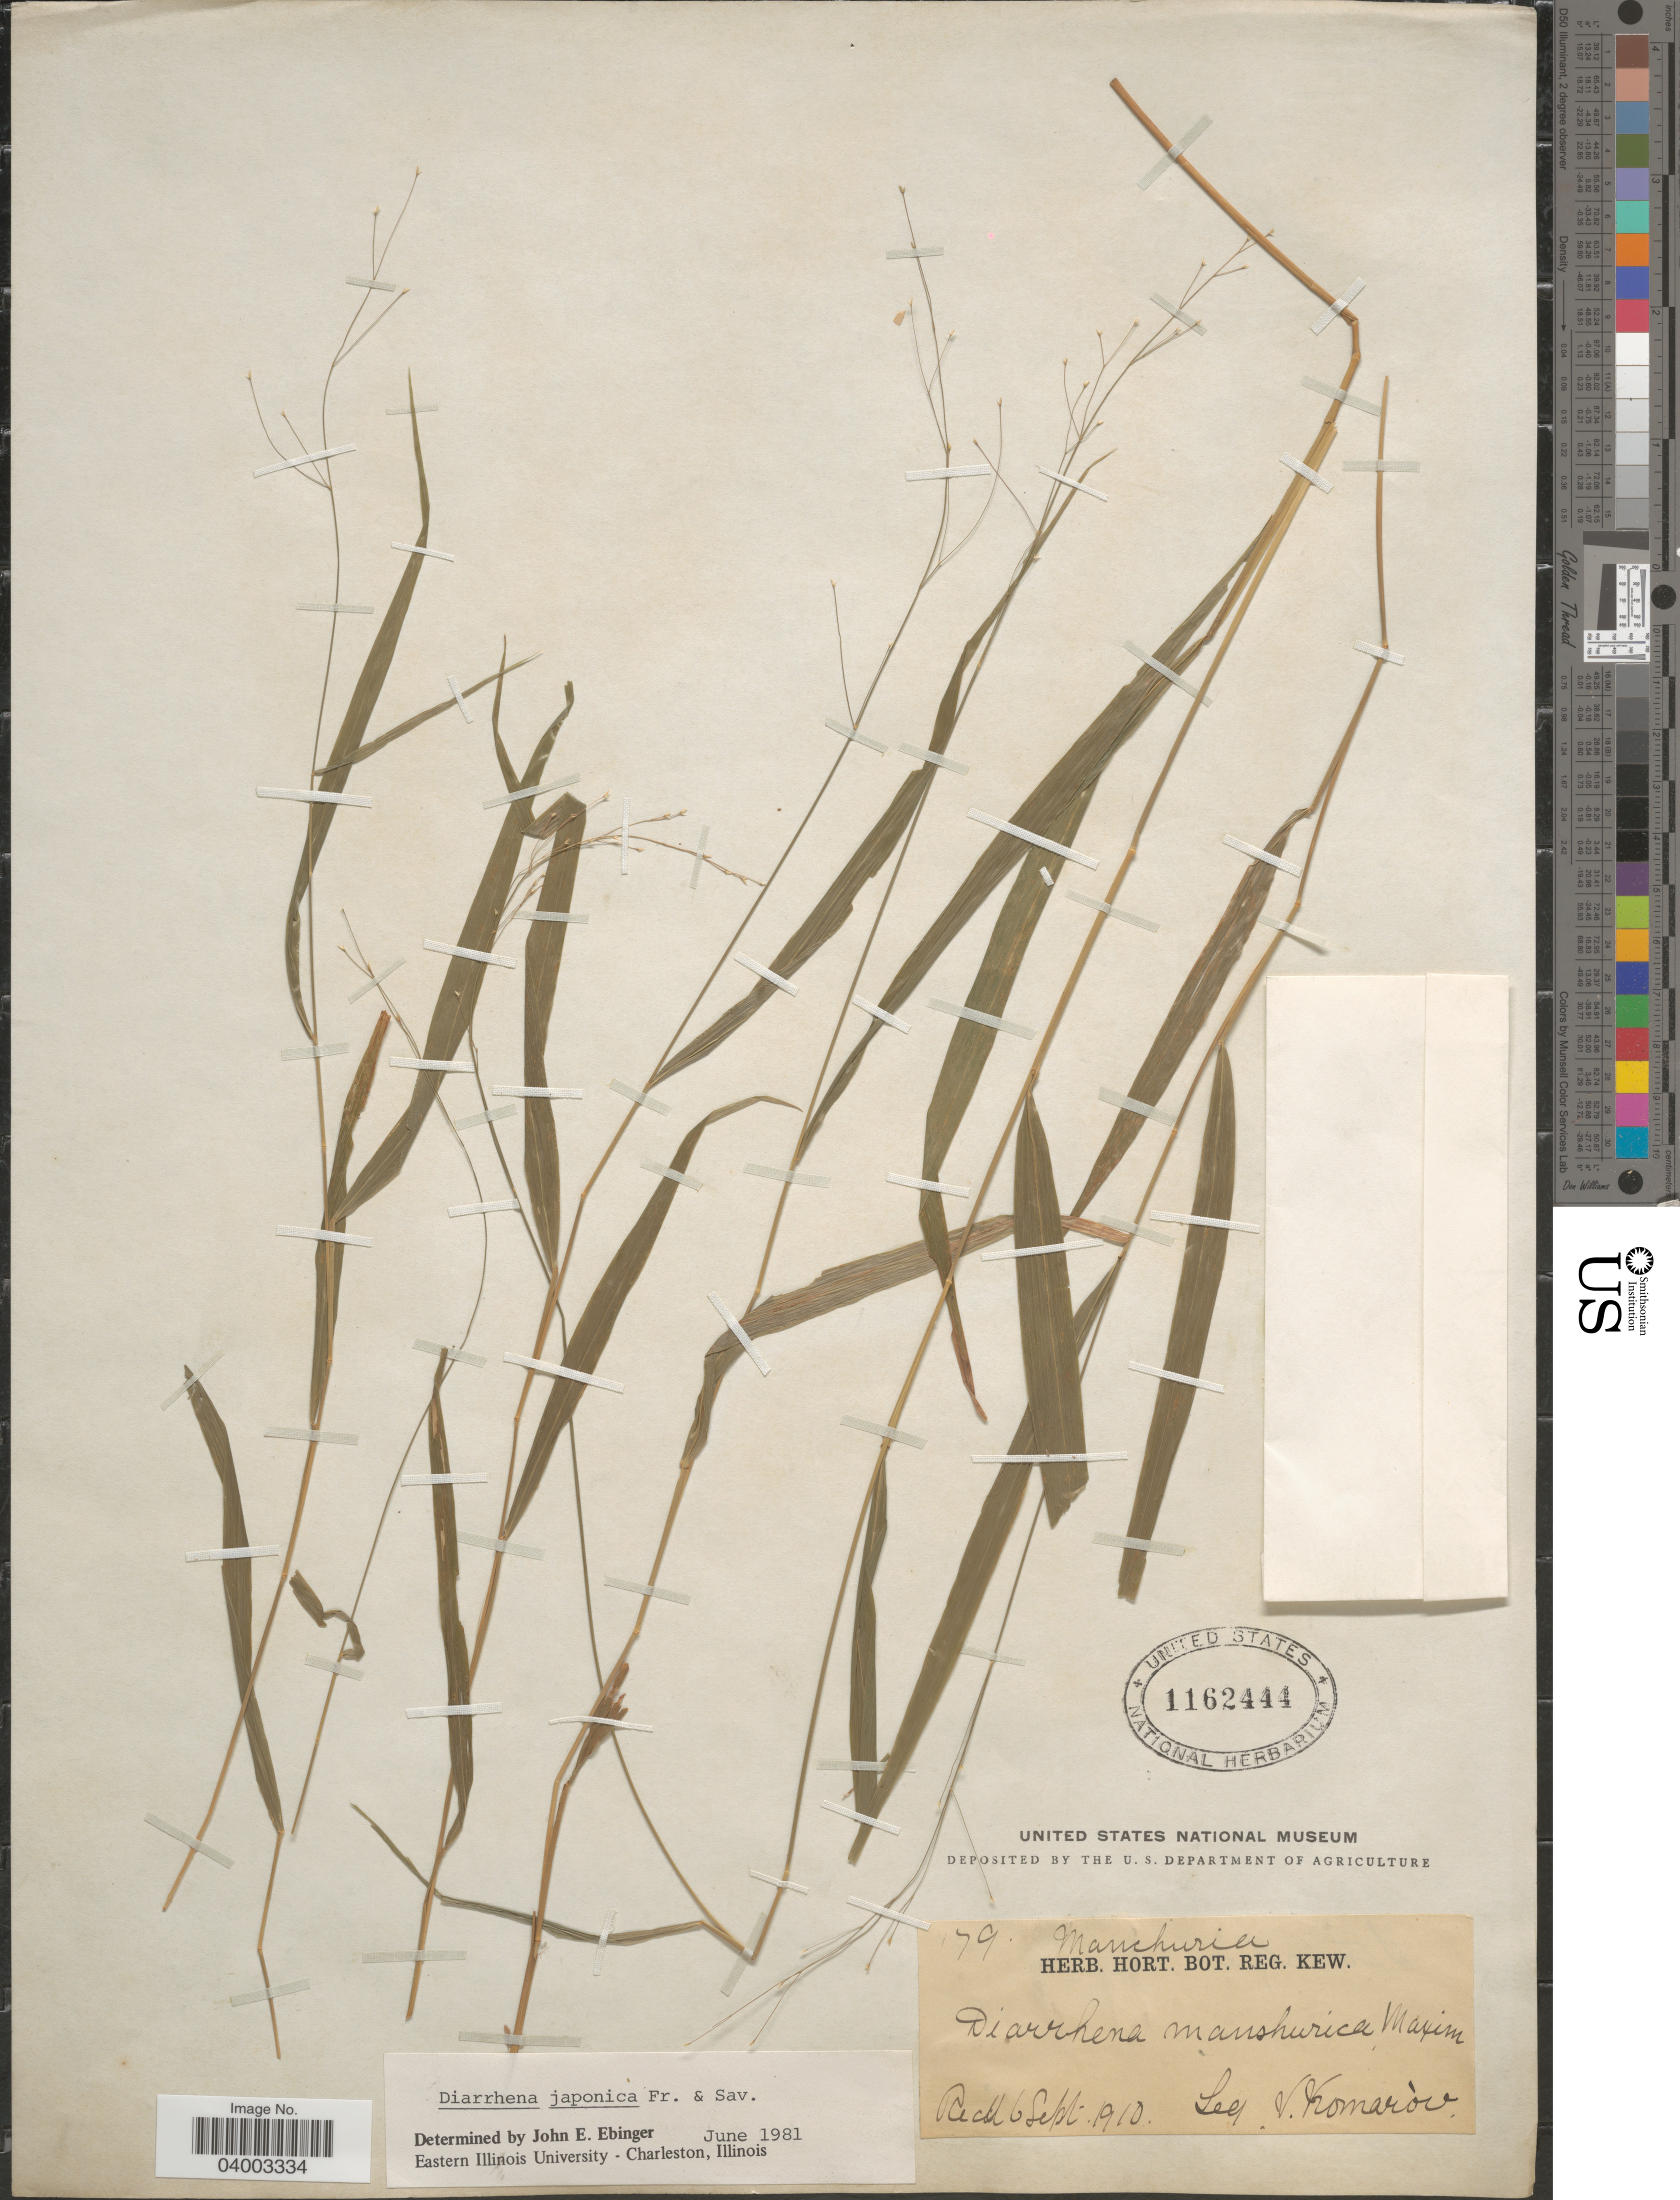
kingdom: Plantae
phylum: Tracheophyta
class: Liliopsida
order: Poales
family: Poaceae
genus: Diarrhena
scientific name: Diarrhena japonica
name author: Franch. & Sav.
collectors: V. Komarov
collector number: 179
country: China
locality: Manchuria.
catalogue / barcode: US 1162444